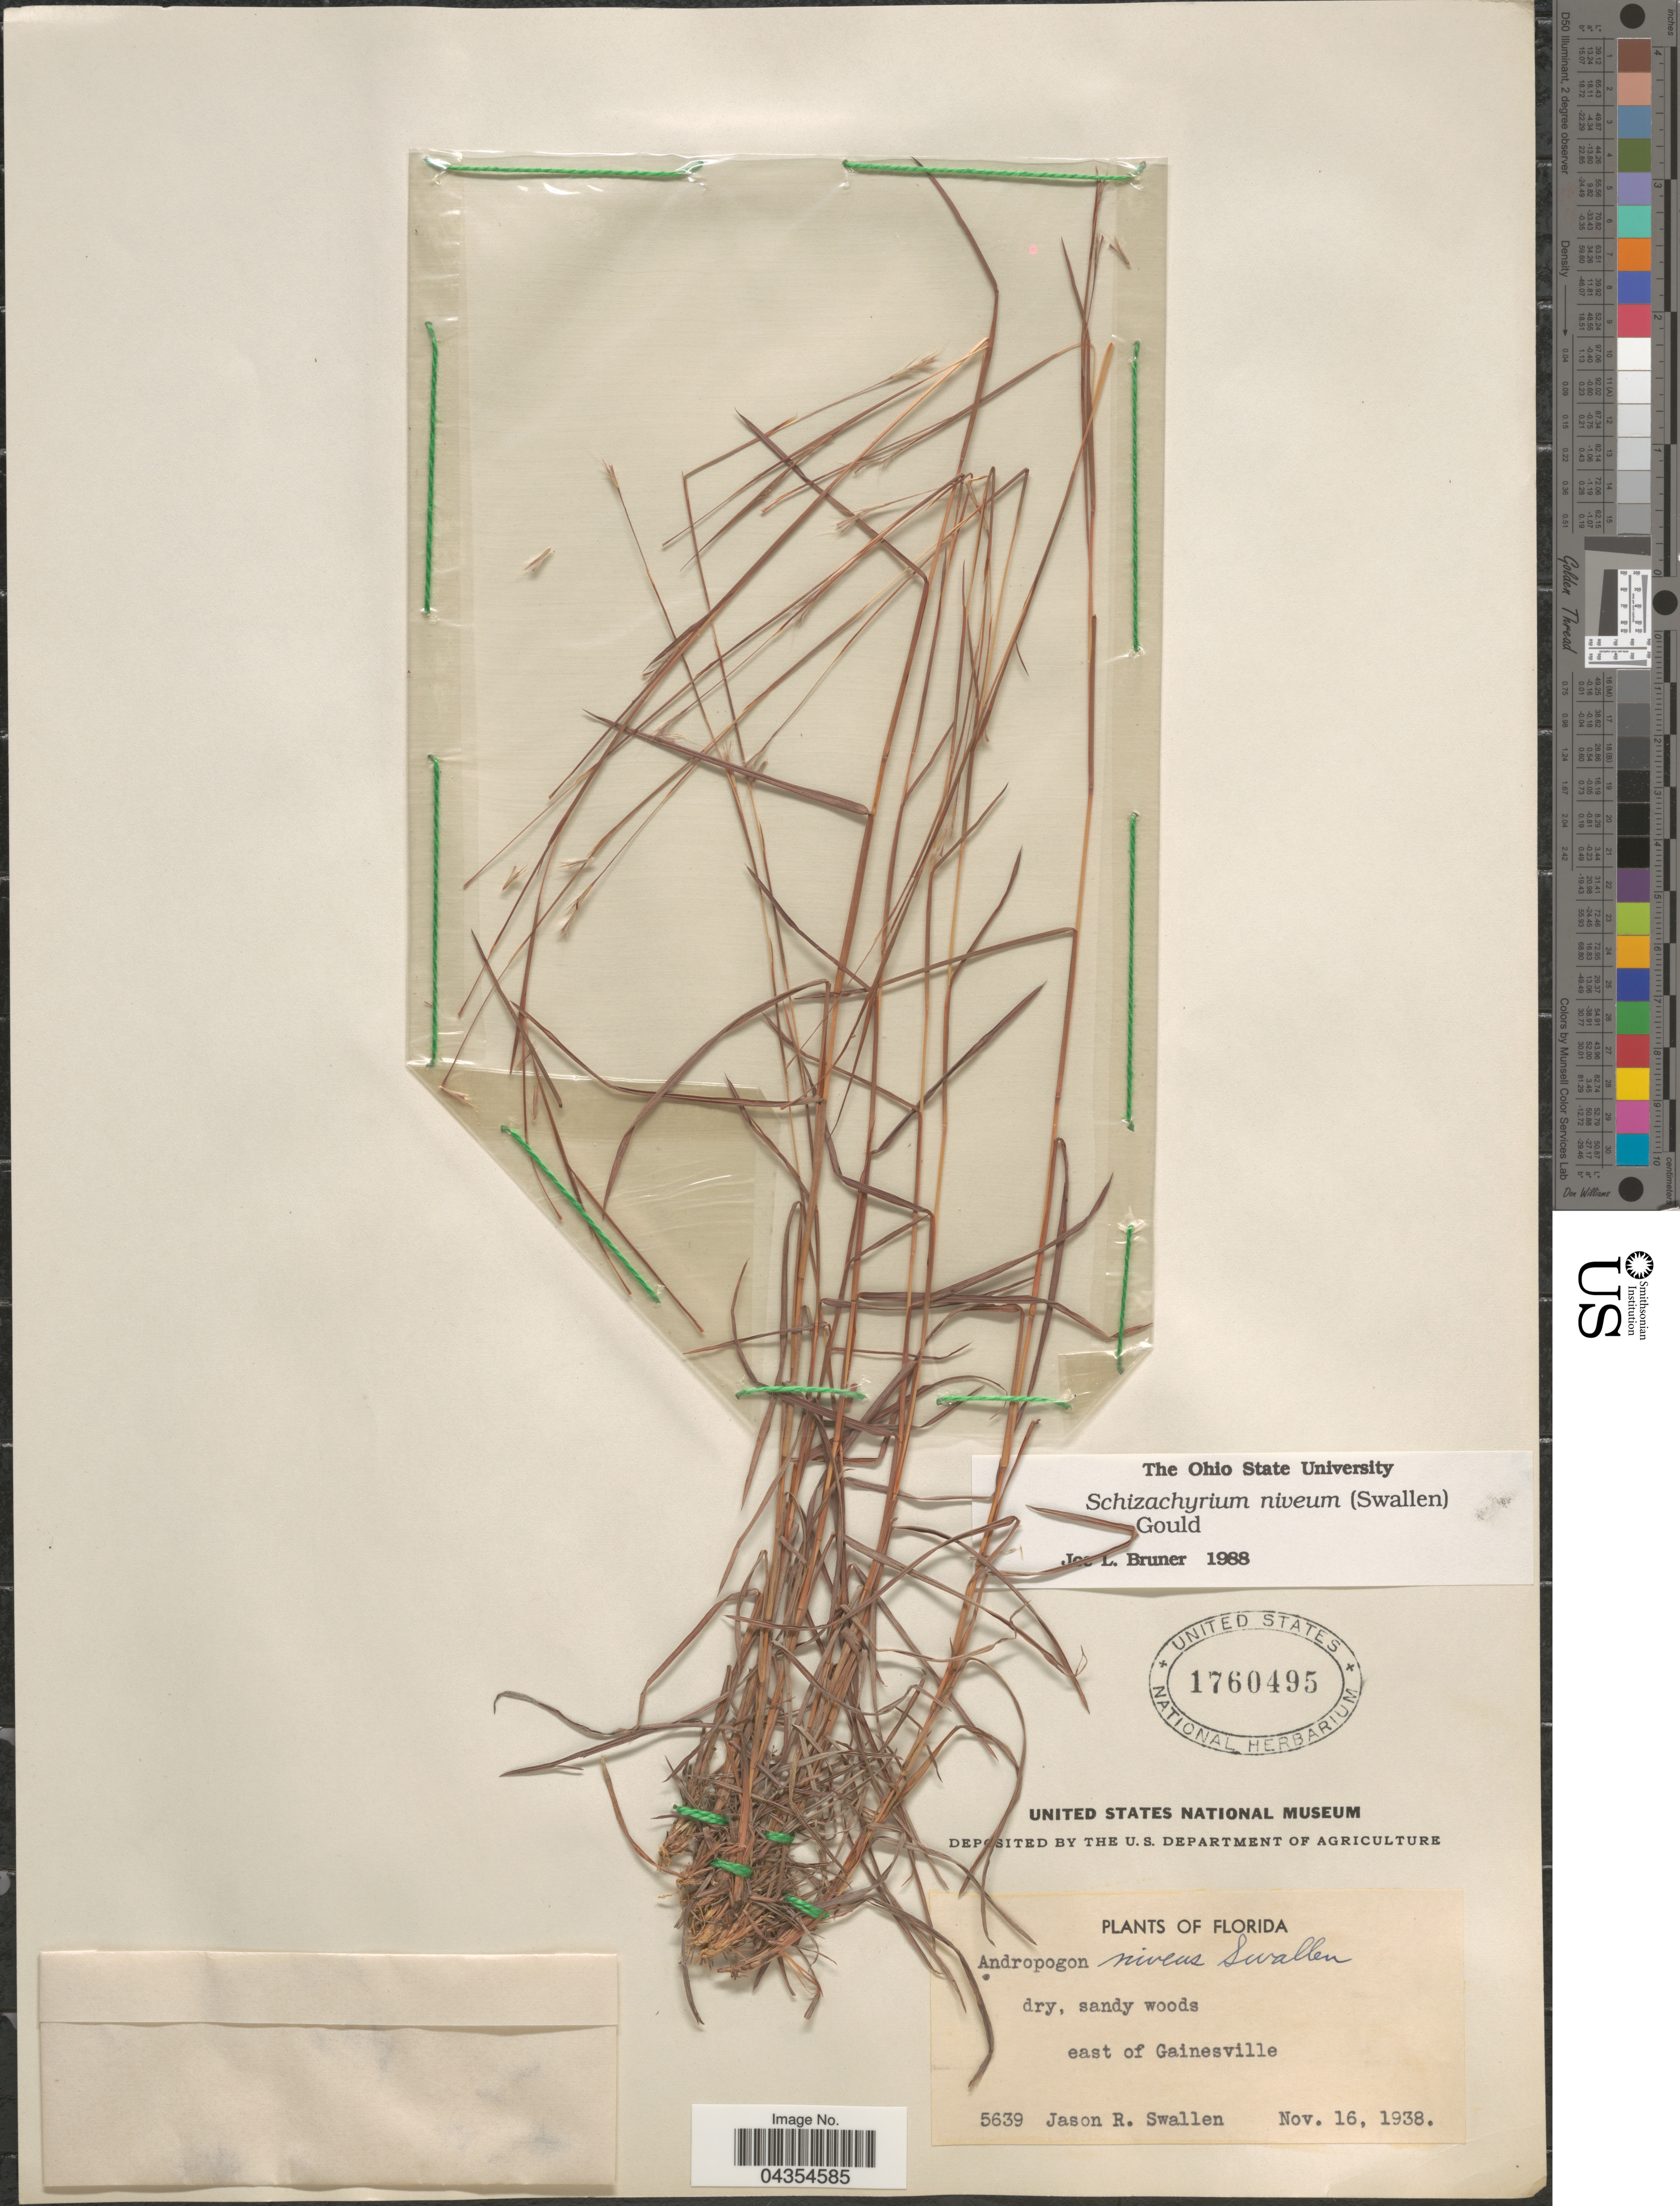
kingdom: Plantae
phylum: Tracheophyta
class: Liliopsida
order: Poales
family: Poaceae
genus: Schizachyrium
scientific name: Schizachyrium niveum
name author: (Swallen) Gould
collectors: J. R. Swallen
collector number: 5639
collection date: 1938-11-16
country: United States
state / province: Florida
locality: Dry, sandy woods. East of Gainesville.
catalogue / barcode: US 1760495